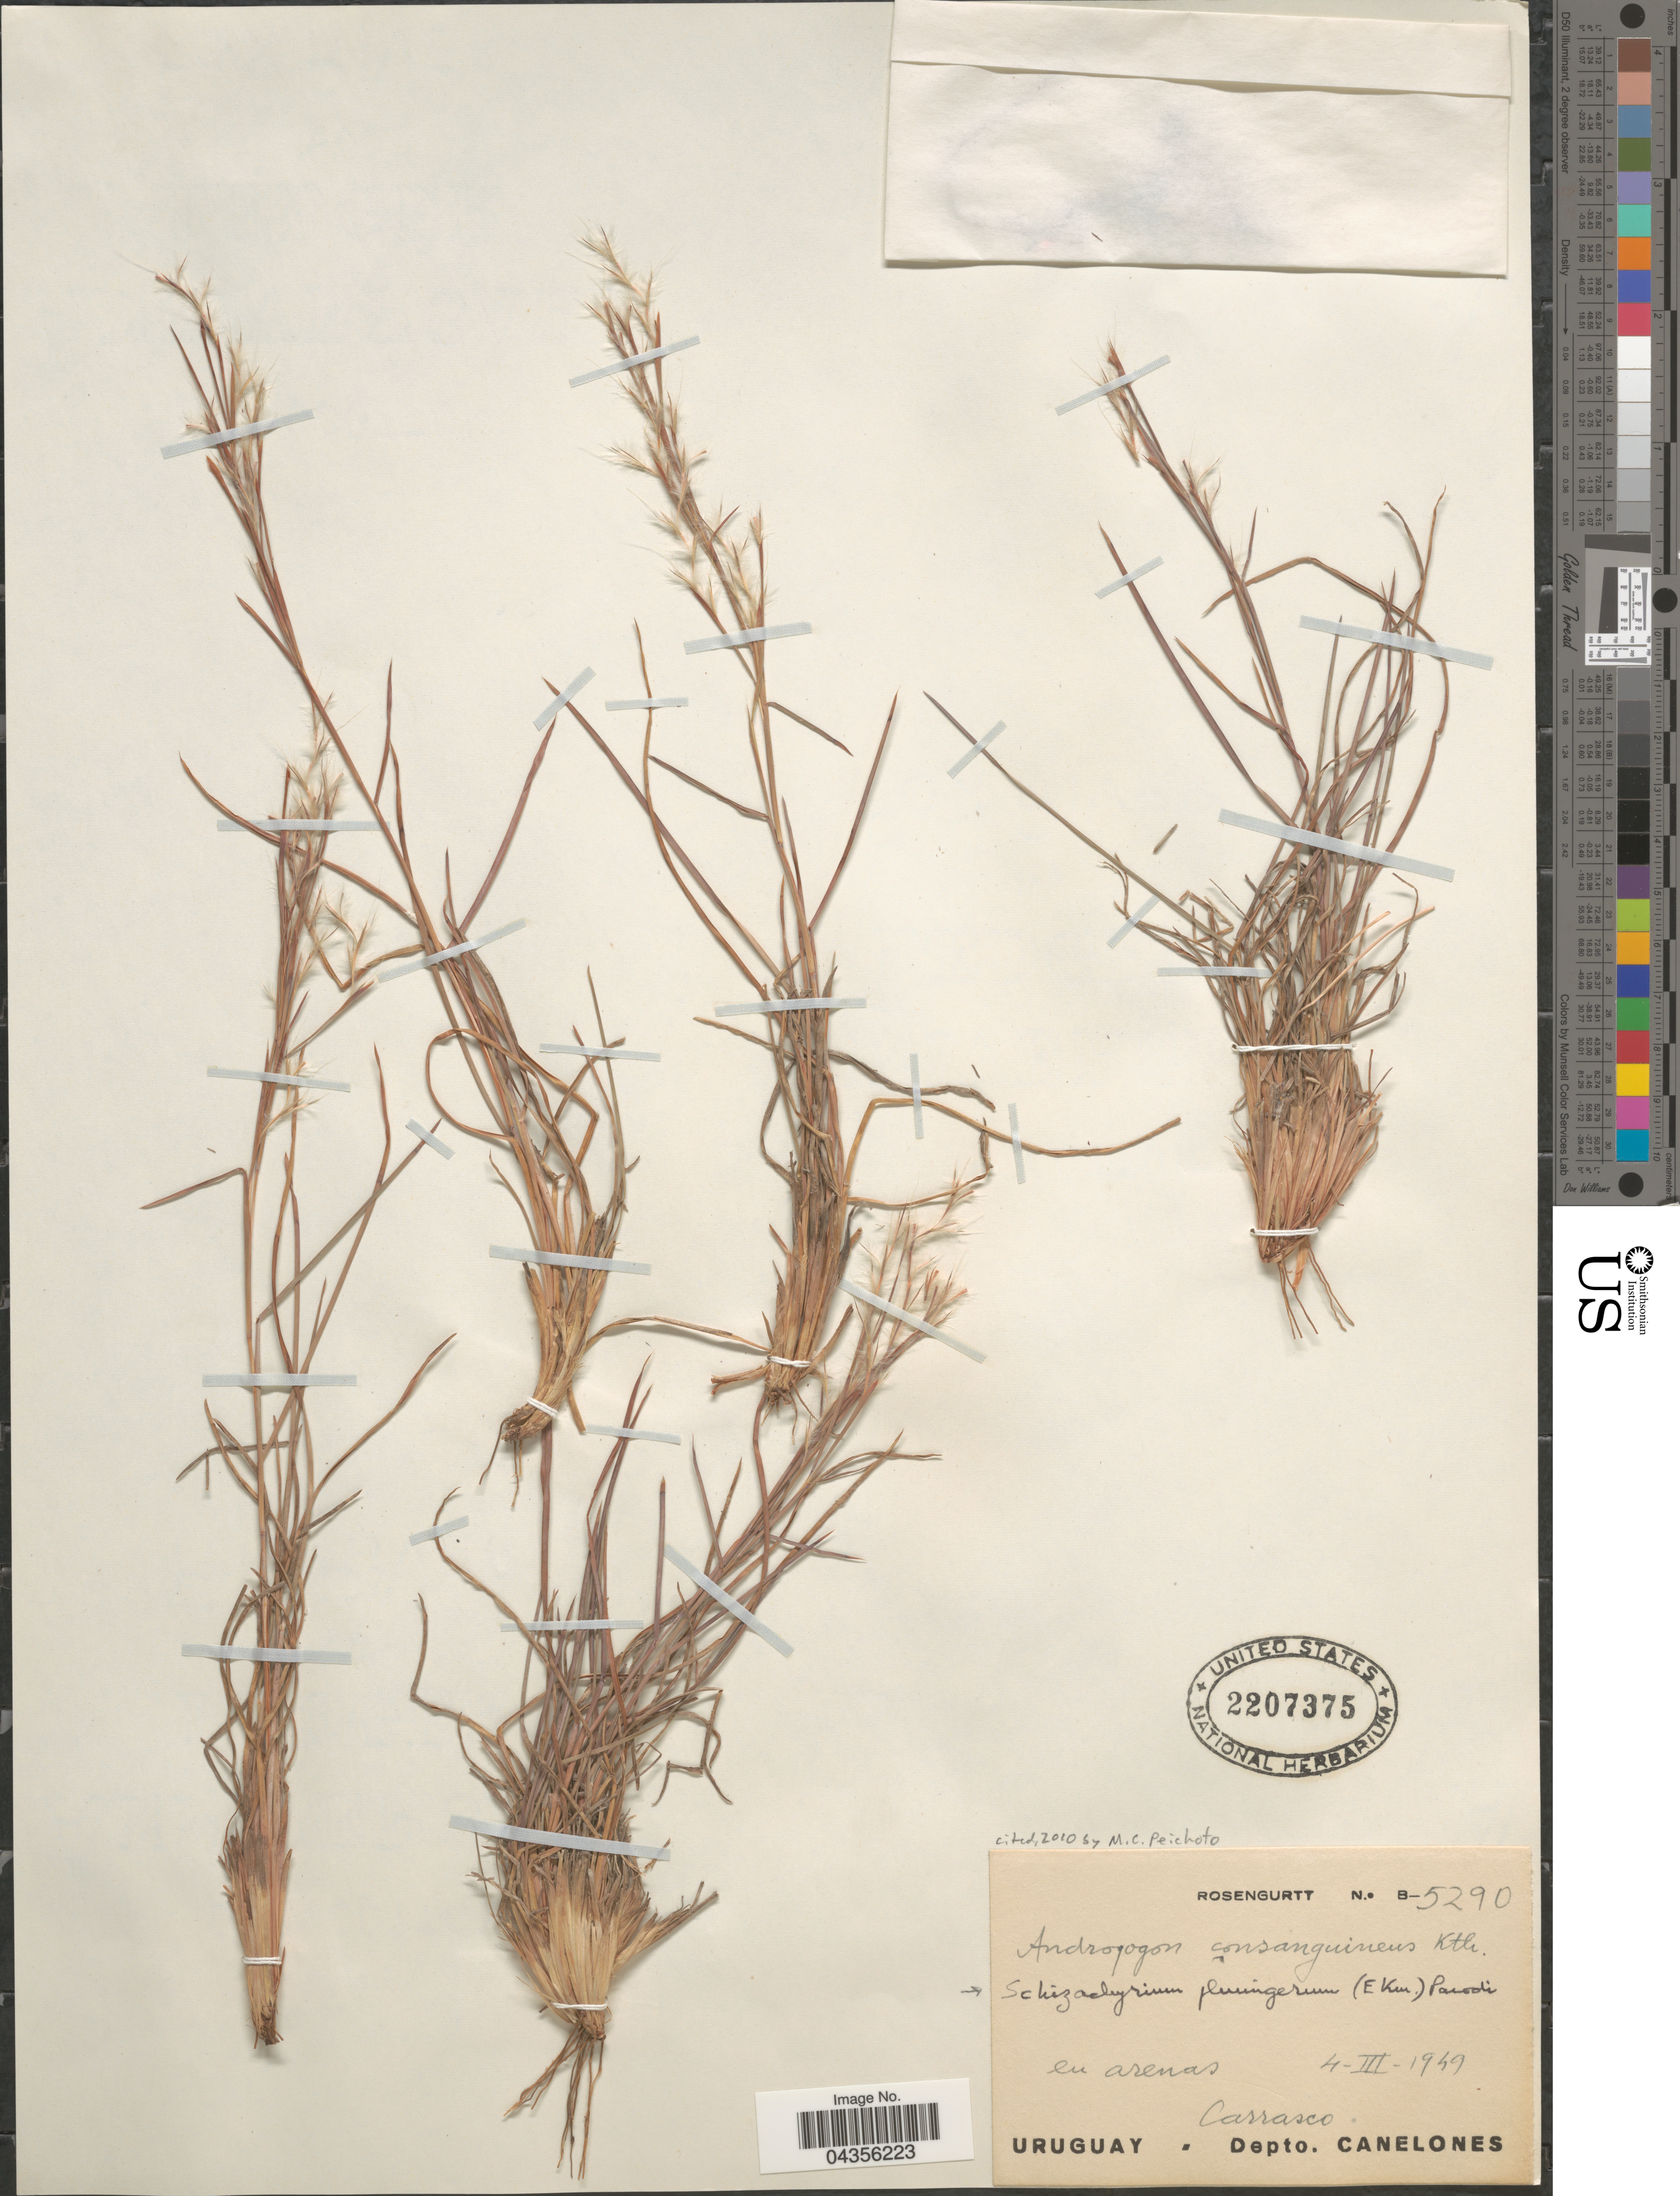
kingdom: Plantae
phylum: Tracheophyta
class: Liliopsida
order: Poales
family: Poaceae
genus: Schizachyrium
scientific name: Schizachyrium condensatum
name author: (Kunth) Nees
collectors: Rosengurtt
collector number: B-5290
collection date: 1949-03-04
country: Uruguay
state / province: Canelones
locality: En arenas. Carrasco. Depto. Canelones.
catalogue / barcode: US 2207375